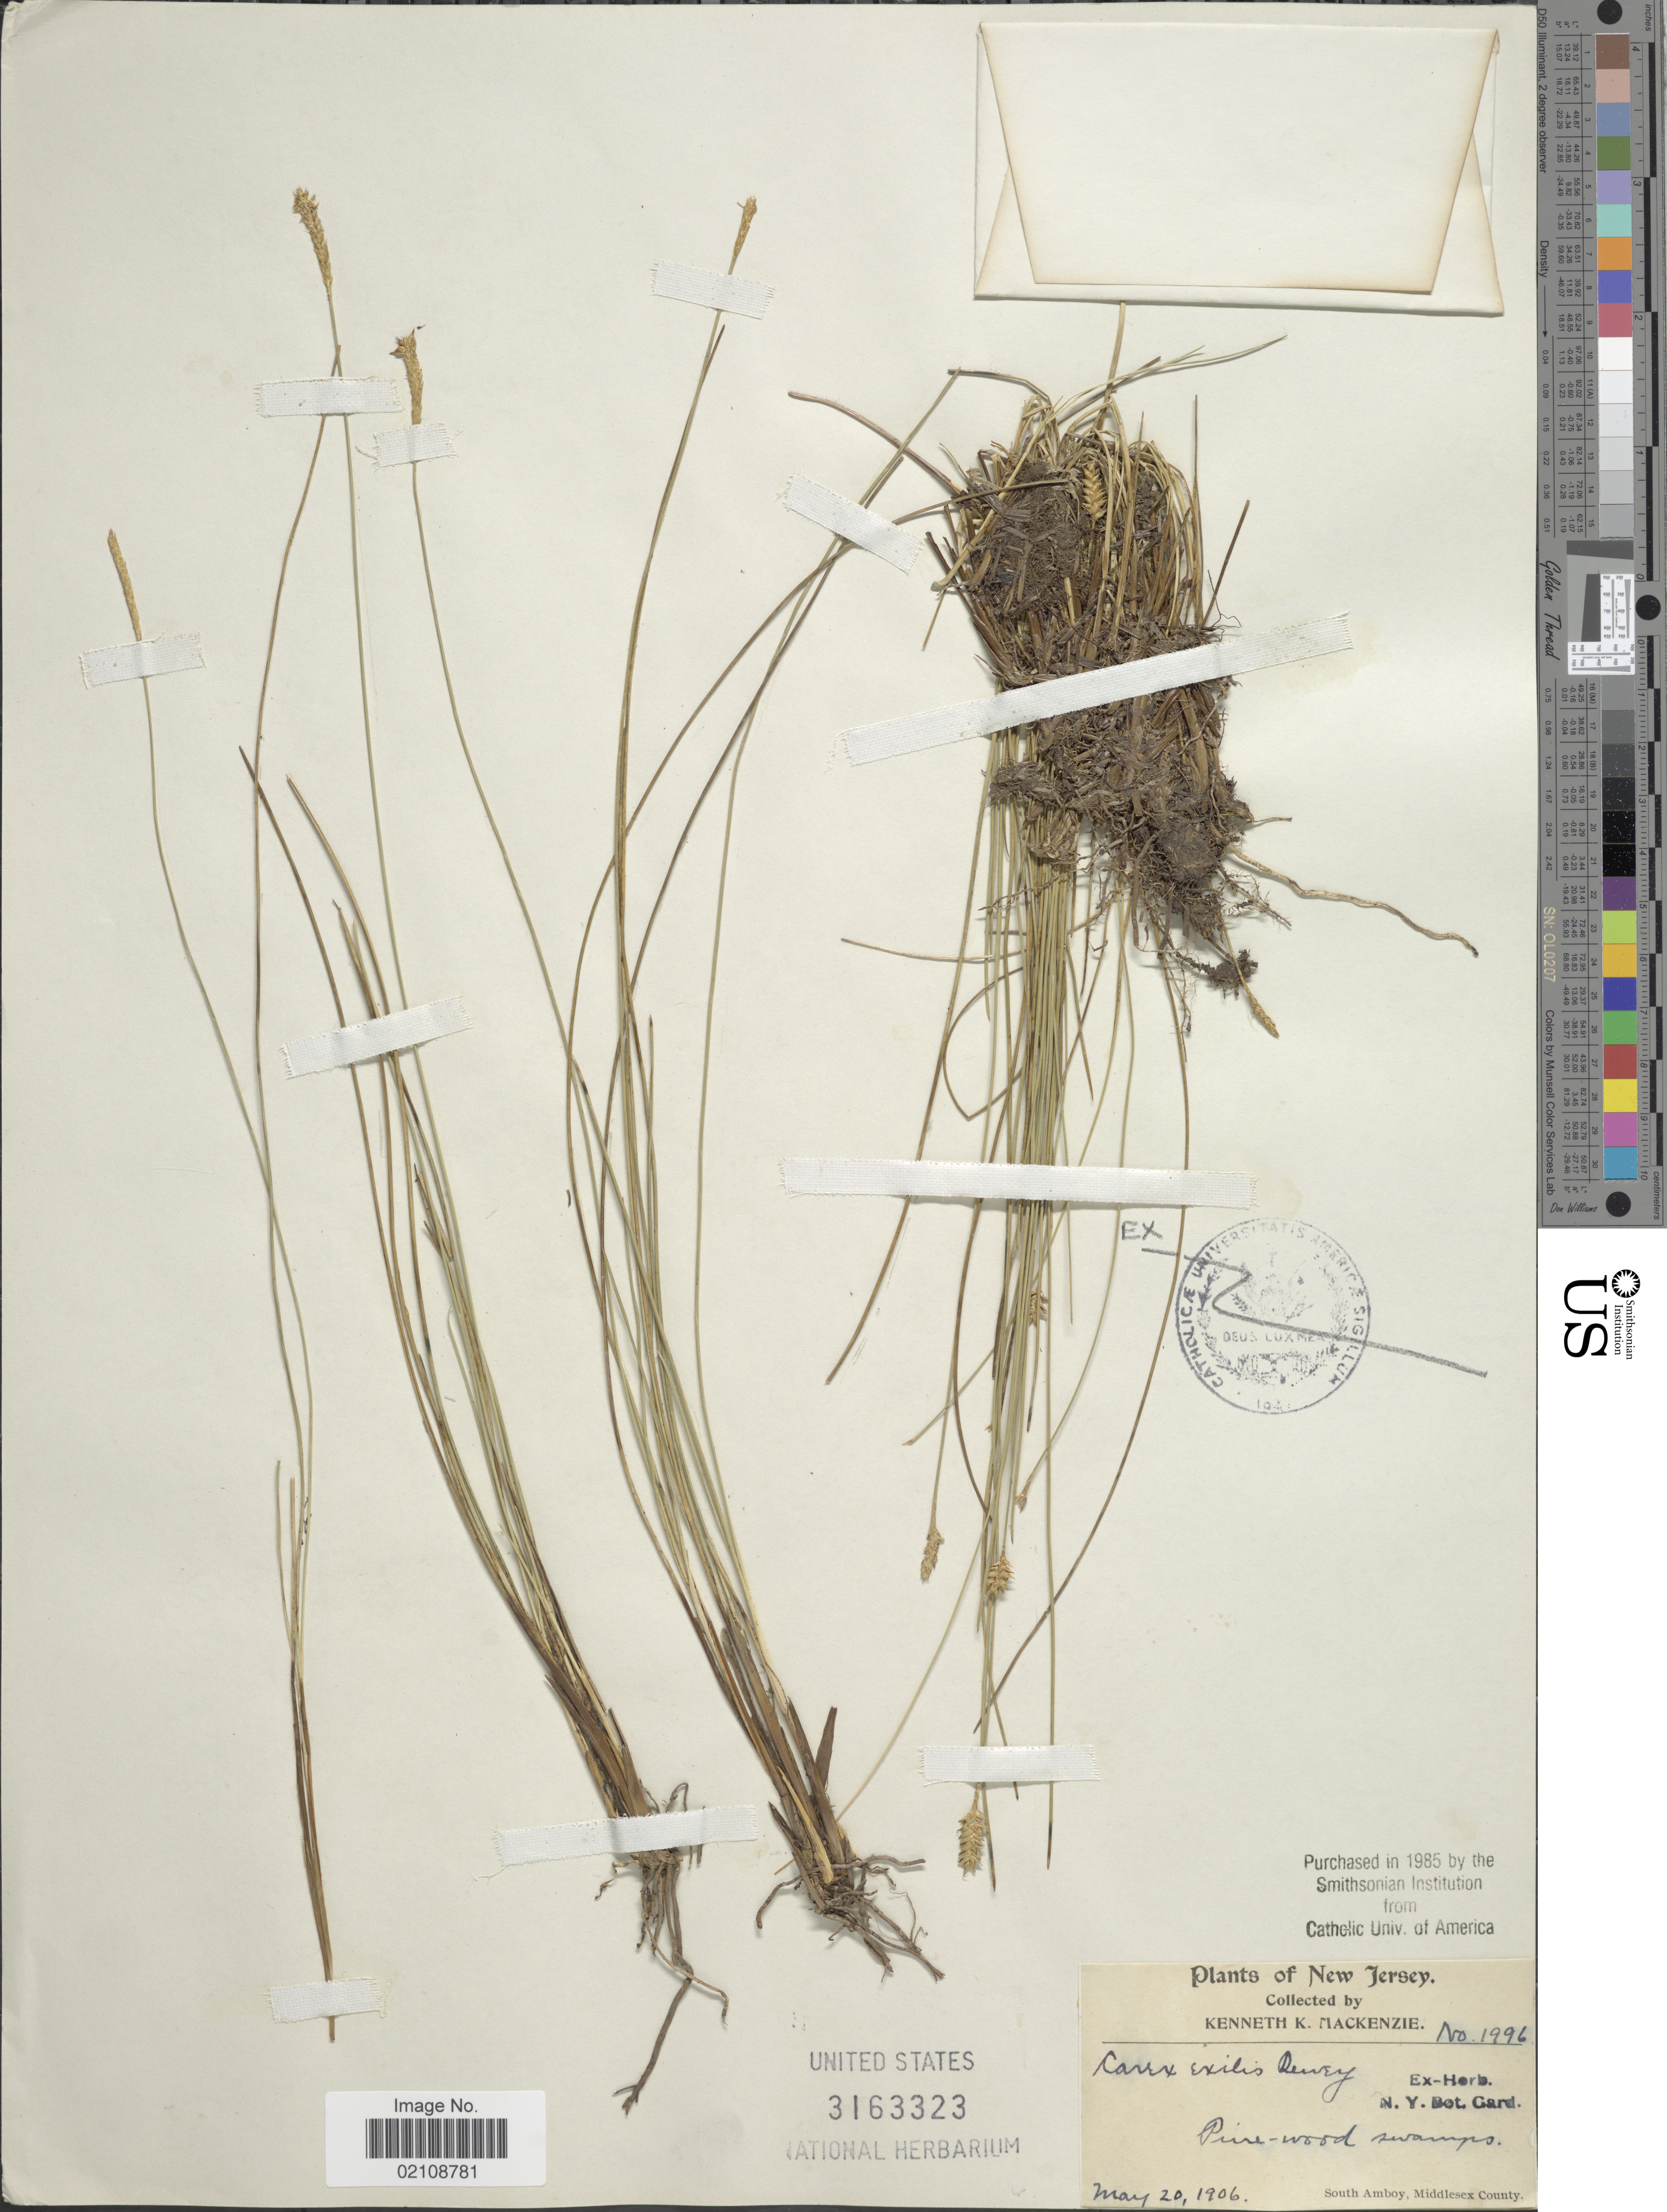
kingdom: Plantae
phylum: Tracheophyta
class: Liliopsida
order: Poales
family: Cyperaceae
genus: Carex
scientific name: Carex exilis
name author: Dewey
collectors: K. K. Mackenzie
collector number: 1996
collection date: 1906-05-20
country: United States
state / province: New Jersey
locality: Pine-wood swamps, South Amboy, Middlesex County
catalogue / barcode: US 3163323